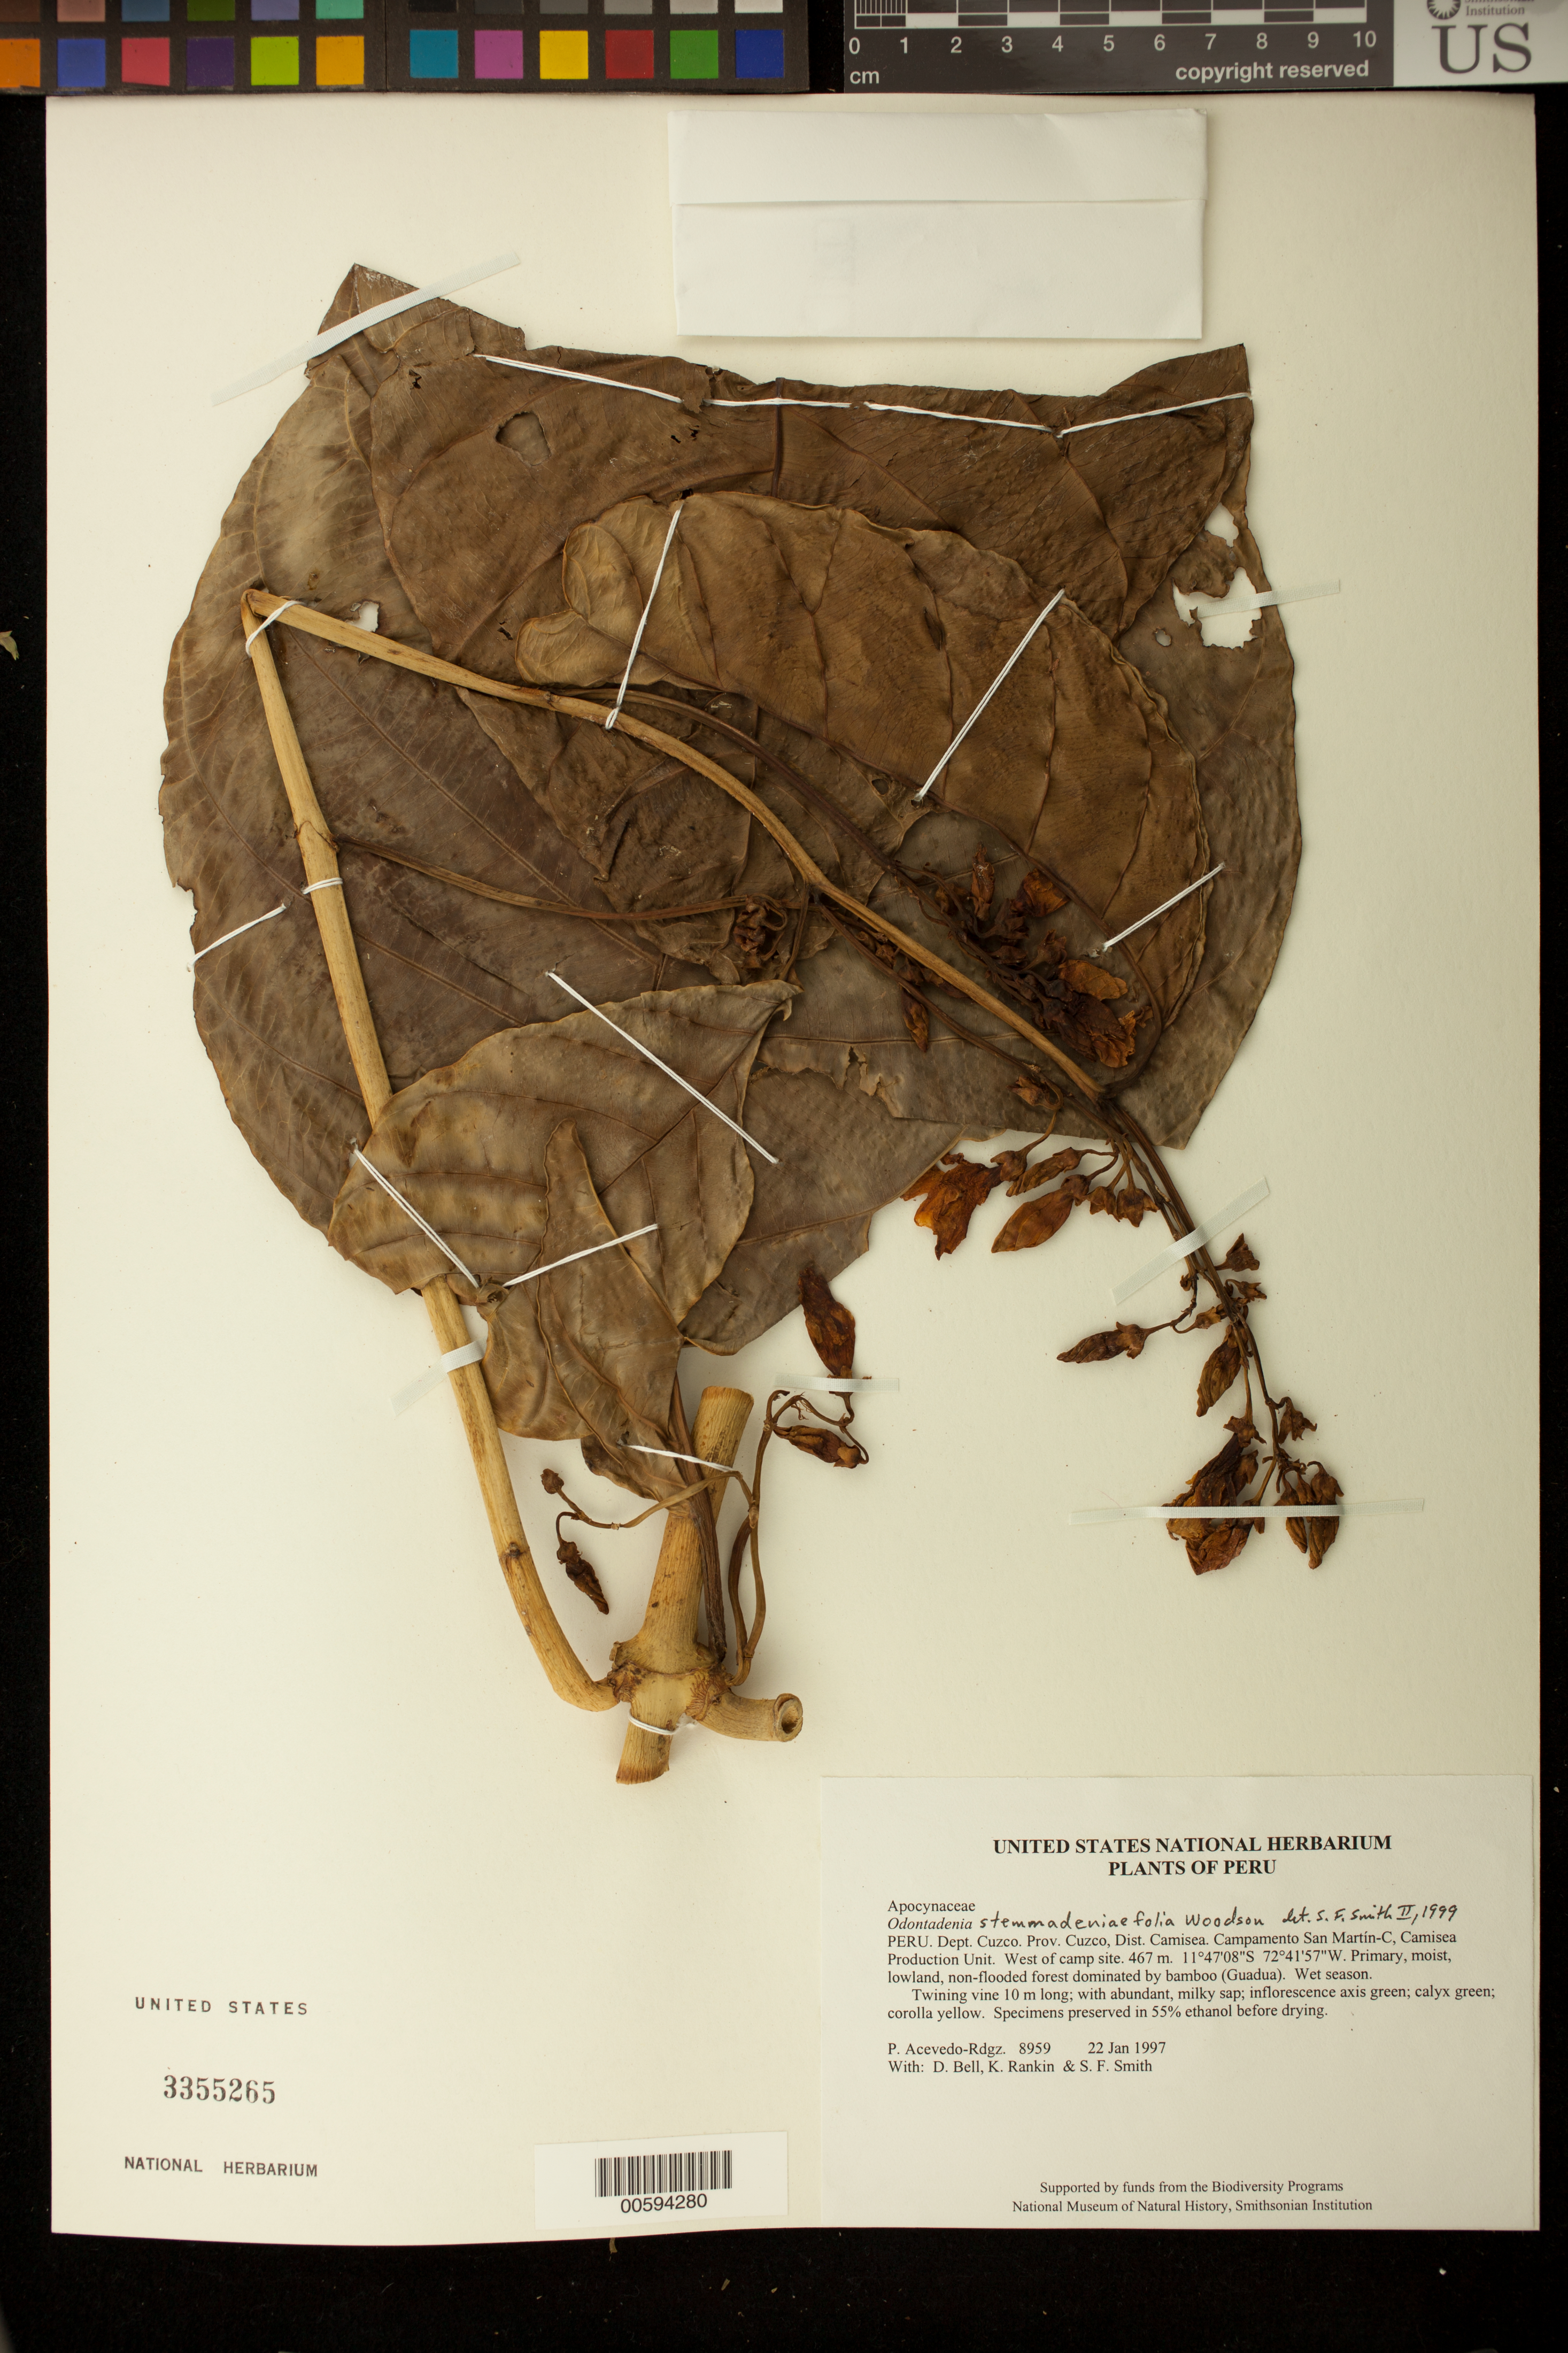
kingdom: Plantae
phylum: Tracheophyta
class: Magnoliopsida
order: Gentianales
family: Apocynaceae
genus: Odontadenia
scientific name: Odontadenia stemmadeniifolia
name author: Woodson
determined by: Smith, Stephen F., (US), NMNH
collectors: P. Acevedo-Rodr., D. A. Bell, K. B. Rankin & S.F. Smith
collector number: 8959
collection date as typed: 22 Jan 1997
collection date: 1997-01-22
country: Peru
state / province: Cusco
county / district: Cusco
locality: Districto Camisea, Campamento San Martín-C, Camisea Production Unit. West of camp site.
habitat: Primary, moist, lowland, non-flooded forest dominated by bamboo (Guadua). Wet season.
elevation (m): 467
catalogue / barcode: US 3355265